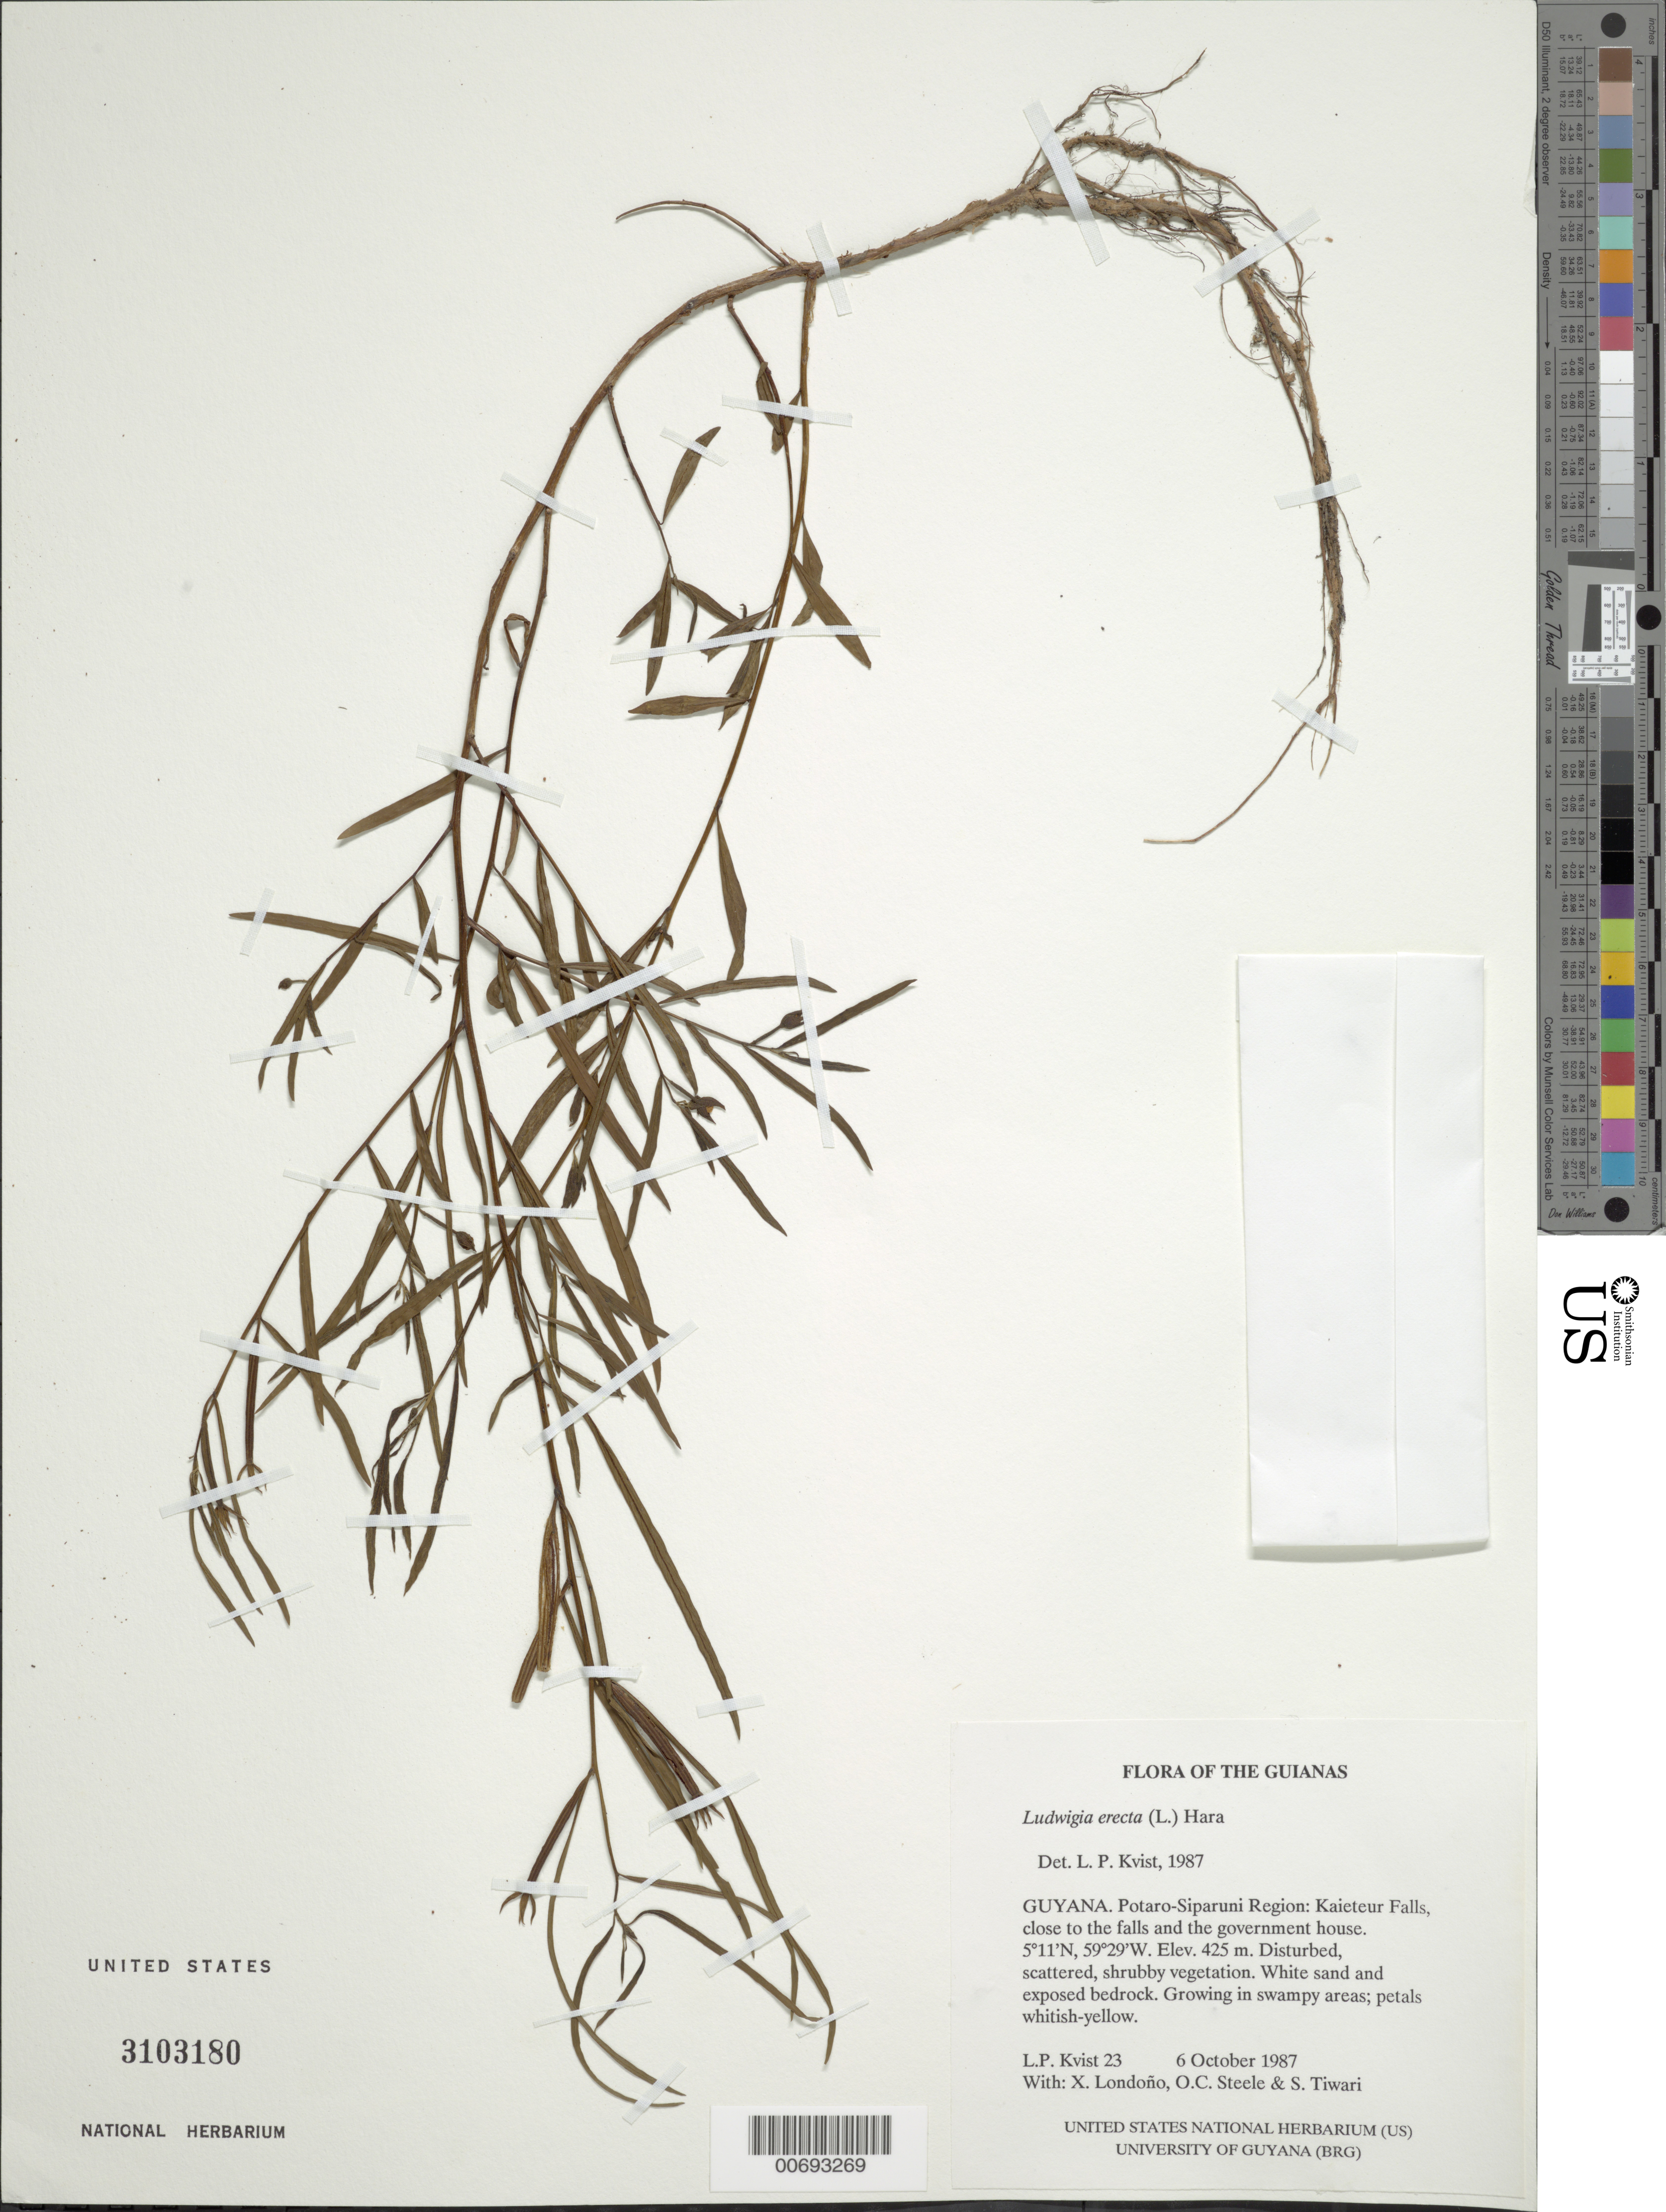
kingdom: Plantae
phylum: Tracheophyta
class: Magnoliopsida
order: Myrtales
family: Onagraceae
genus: Ludwigia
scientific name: Ludwigia erecta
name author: (L.) H. Hara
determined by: Kvist, L. P., (US), Smithsonian Institution - National Museum of Natural History (UNITED STATES)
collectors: L. P. Kvist, X. Londoño, O. C. Steele & S. Tiwari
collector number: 23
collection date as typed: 6 October 1987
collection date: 1987-10-06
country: Guyana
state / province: Potaro-Siparuni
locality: Kaieteur Falls, close to the falls and the government house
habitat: Disturbed, scattered, shrubby vegetation. White sand and exposed bedrock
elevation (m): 425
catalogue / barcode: US 3103180